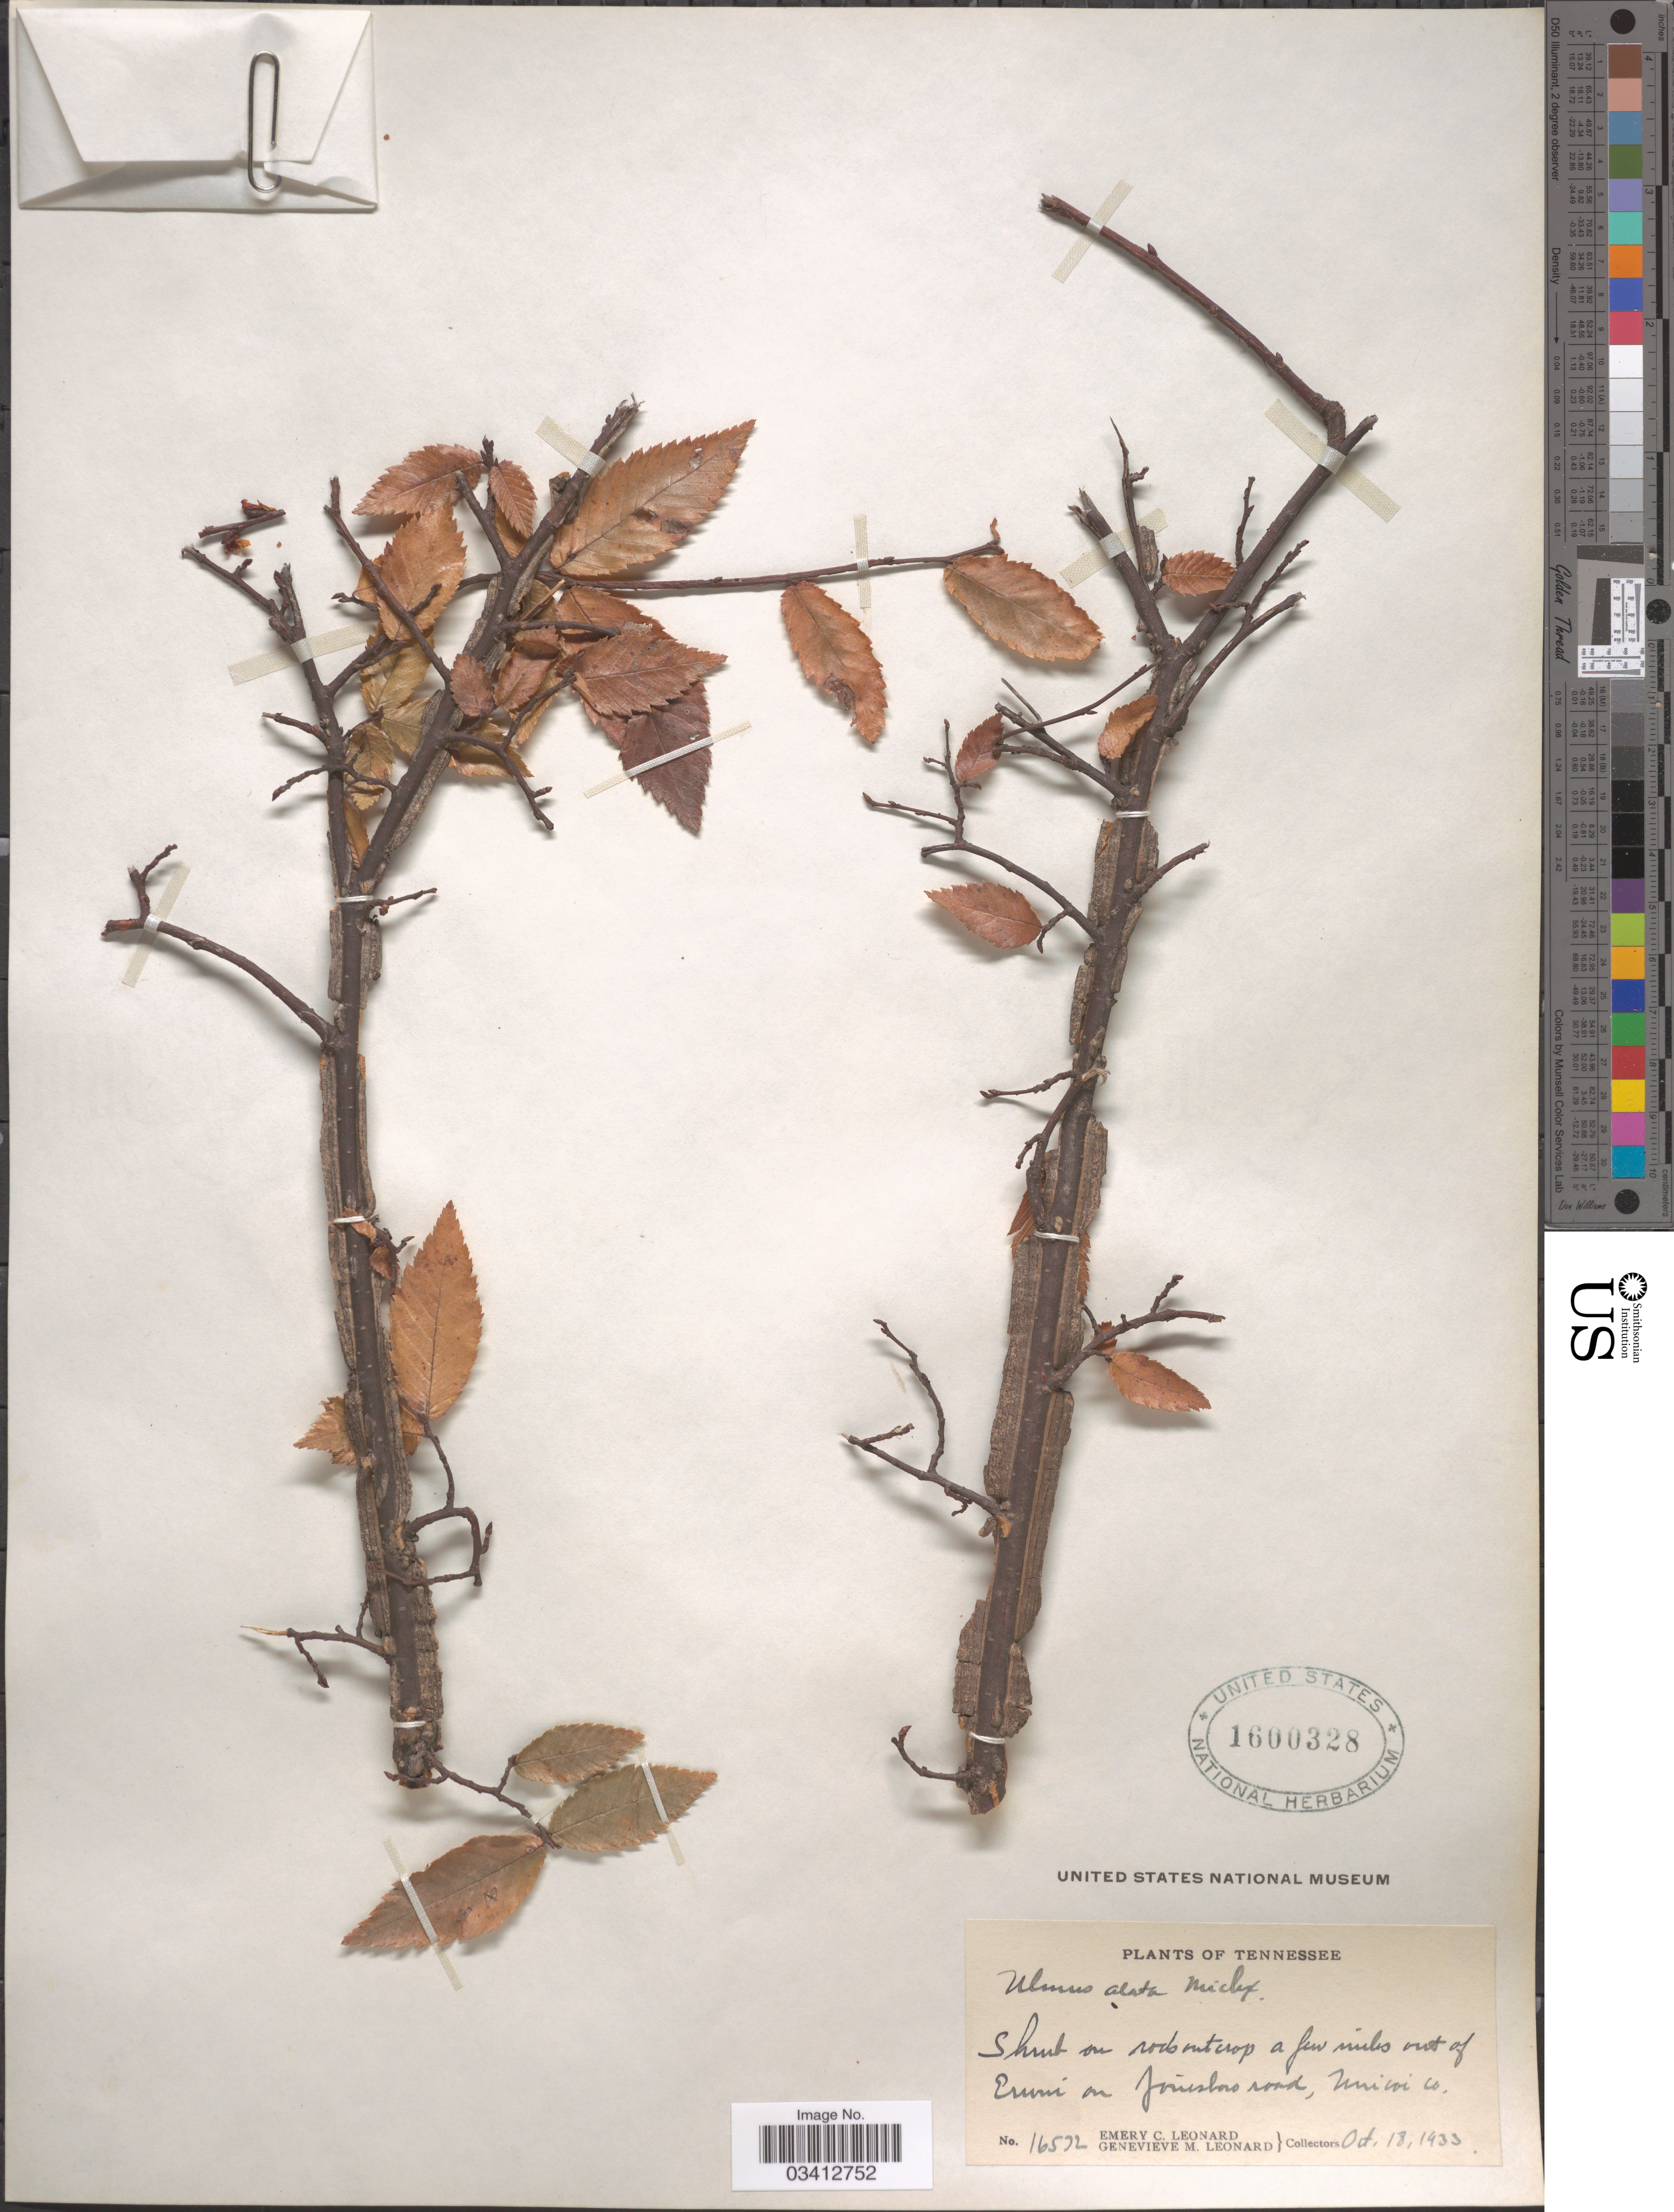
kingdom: Plantae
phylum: Tracheophyta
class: Magnoliopsida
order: Rosales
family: Ulmaceae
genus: Ulmus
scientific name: Ulmus alata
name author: Michx.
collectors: E. C. Leonard & G. M. Leonard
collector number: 16572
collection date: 1933-10-18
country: United States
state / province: Tennessee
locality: A few miles out of Erwin on Jonesboro road, Unicoi Co.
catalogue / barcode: US 1600328